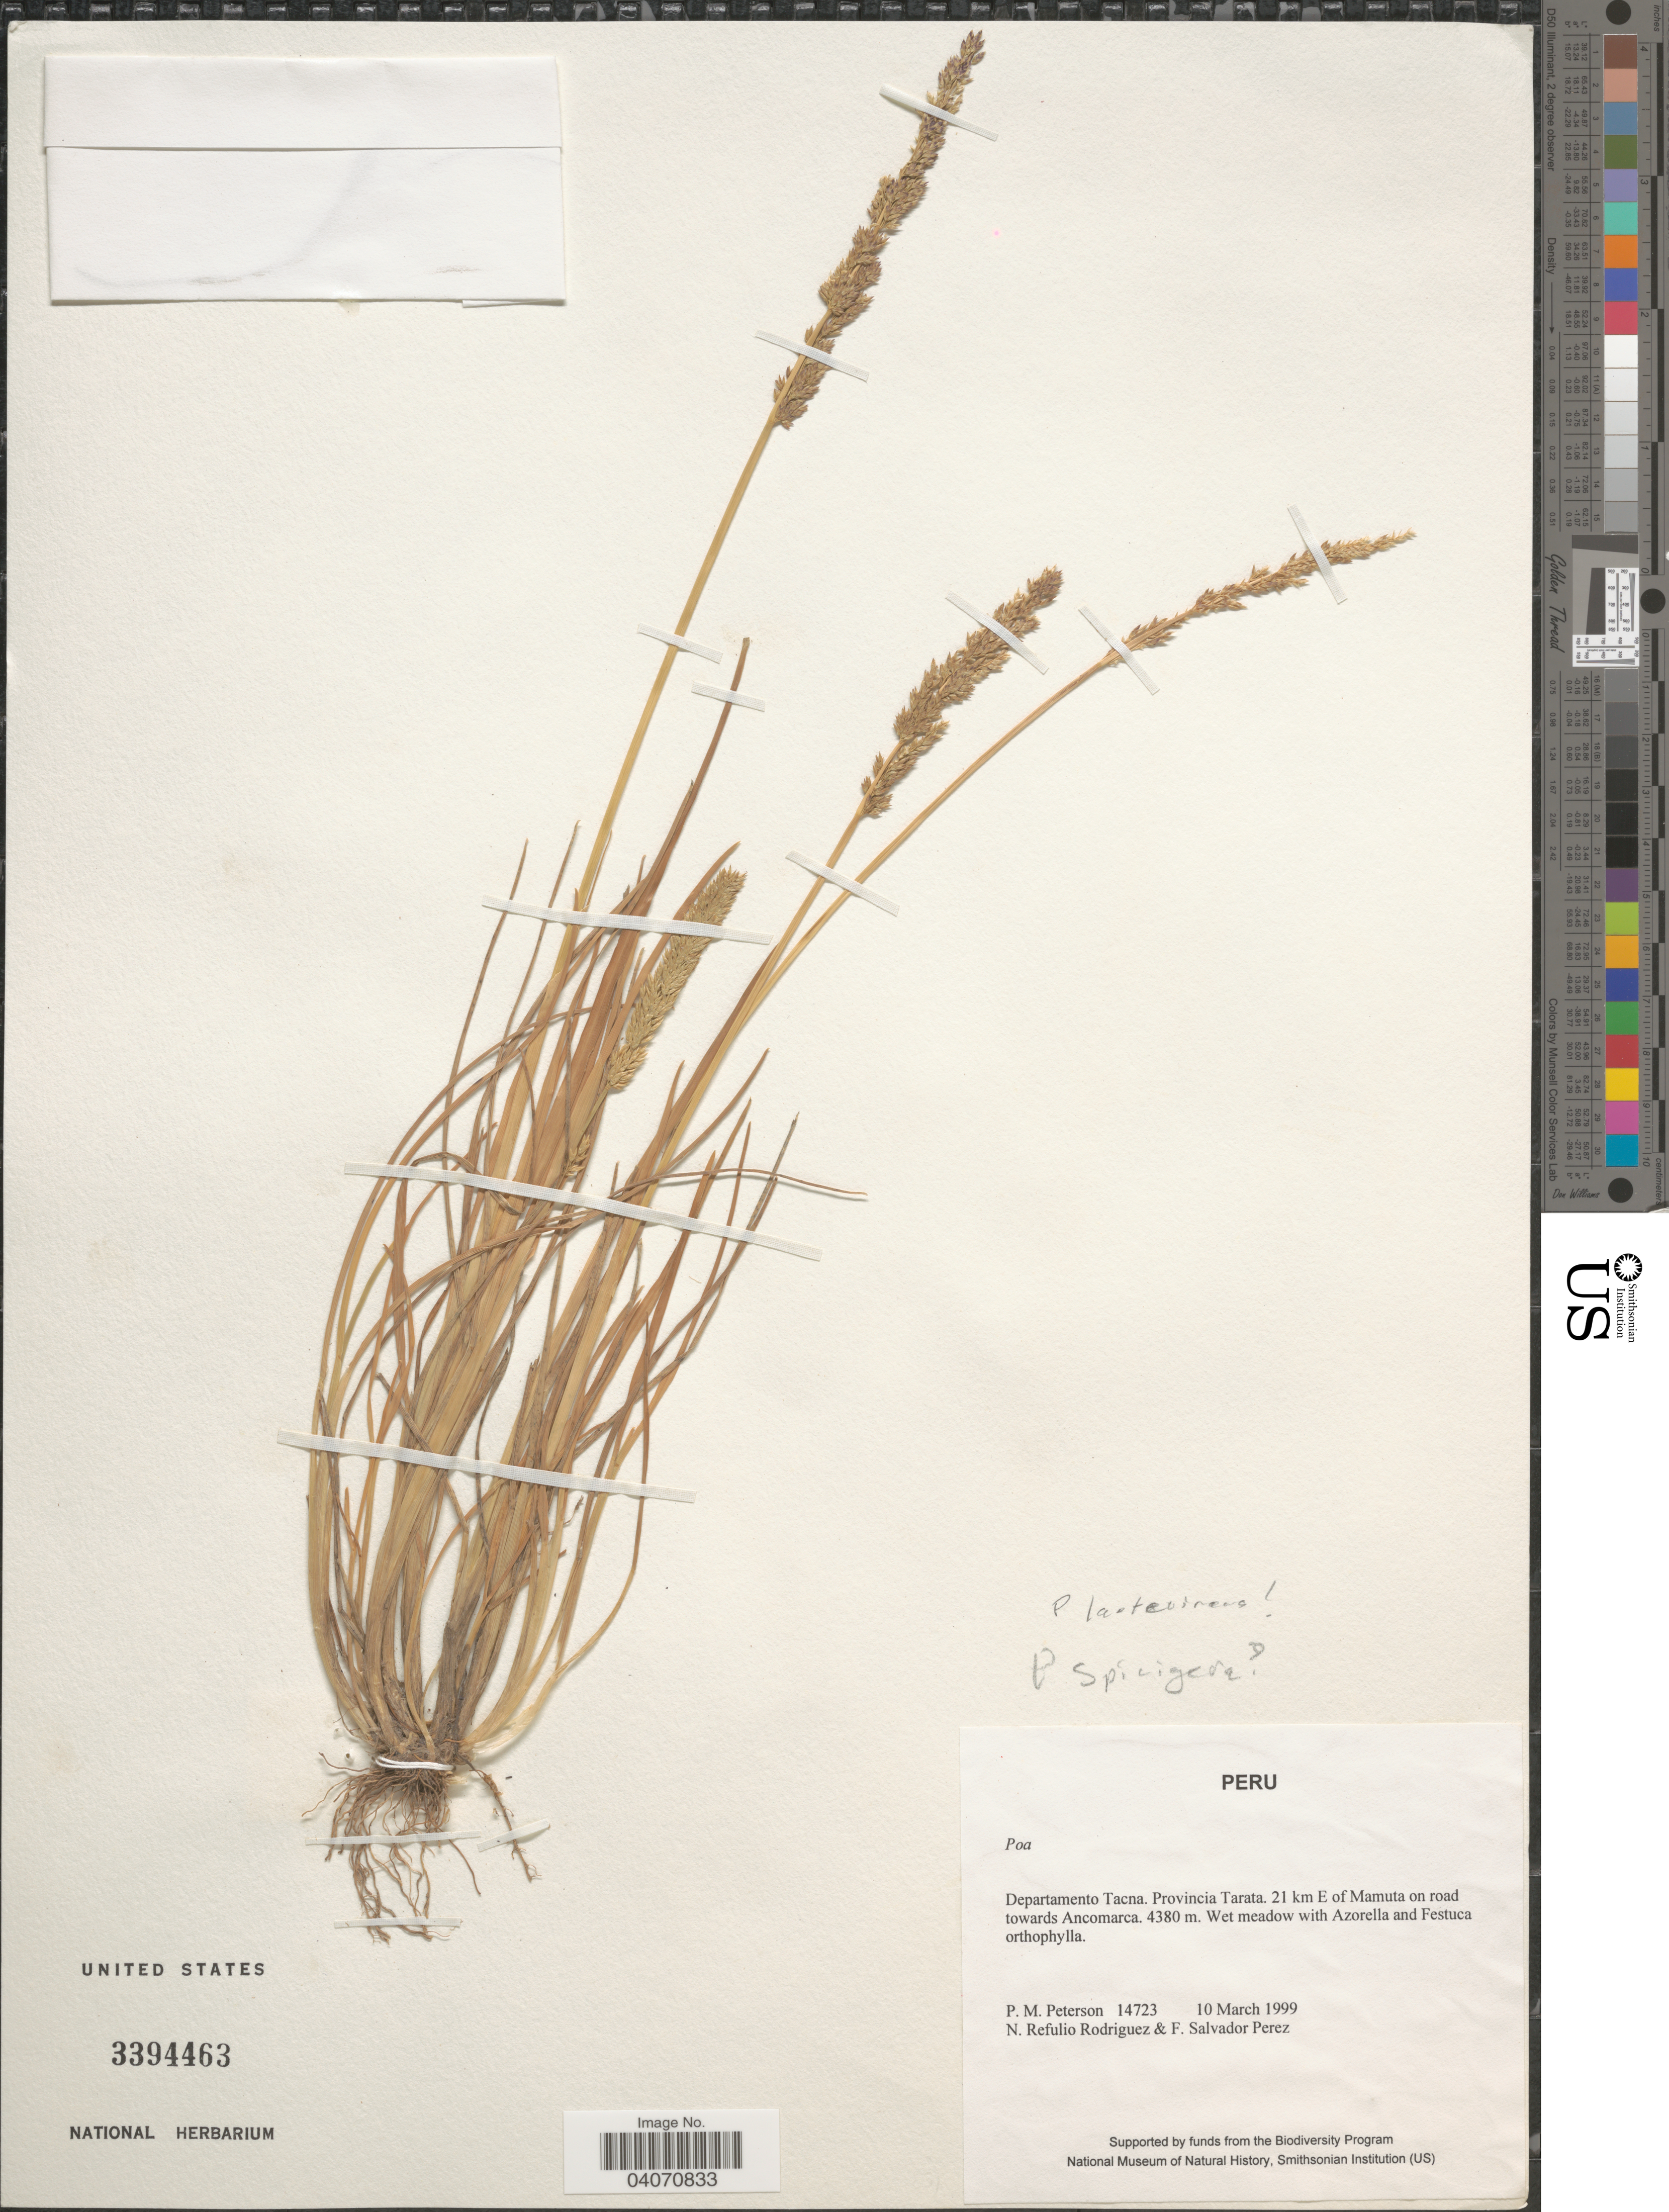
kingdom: Plantae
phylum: Tracheophyta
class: Liliopsida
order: Poales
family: Poaceae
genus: Poa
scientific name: Poa laetevirens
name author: R.E. Fr.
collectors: P. M. Peterson, N. Refulio-Rodríguez & F. Salvador Perez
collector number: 14723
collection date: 1999-03-10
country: Peru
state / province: Tacna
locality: Departamento Tacna. Provincia Tarata. 21 km E of Mamuta on road towards Ancomarca.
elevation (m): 4380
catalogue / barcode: US 3394463